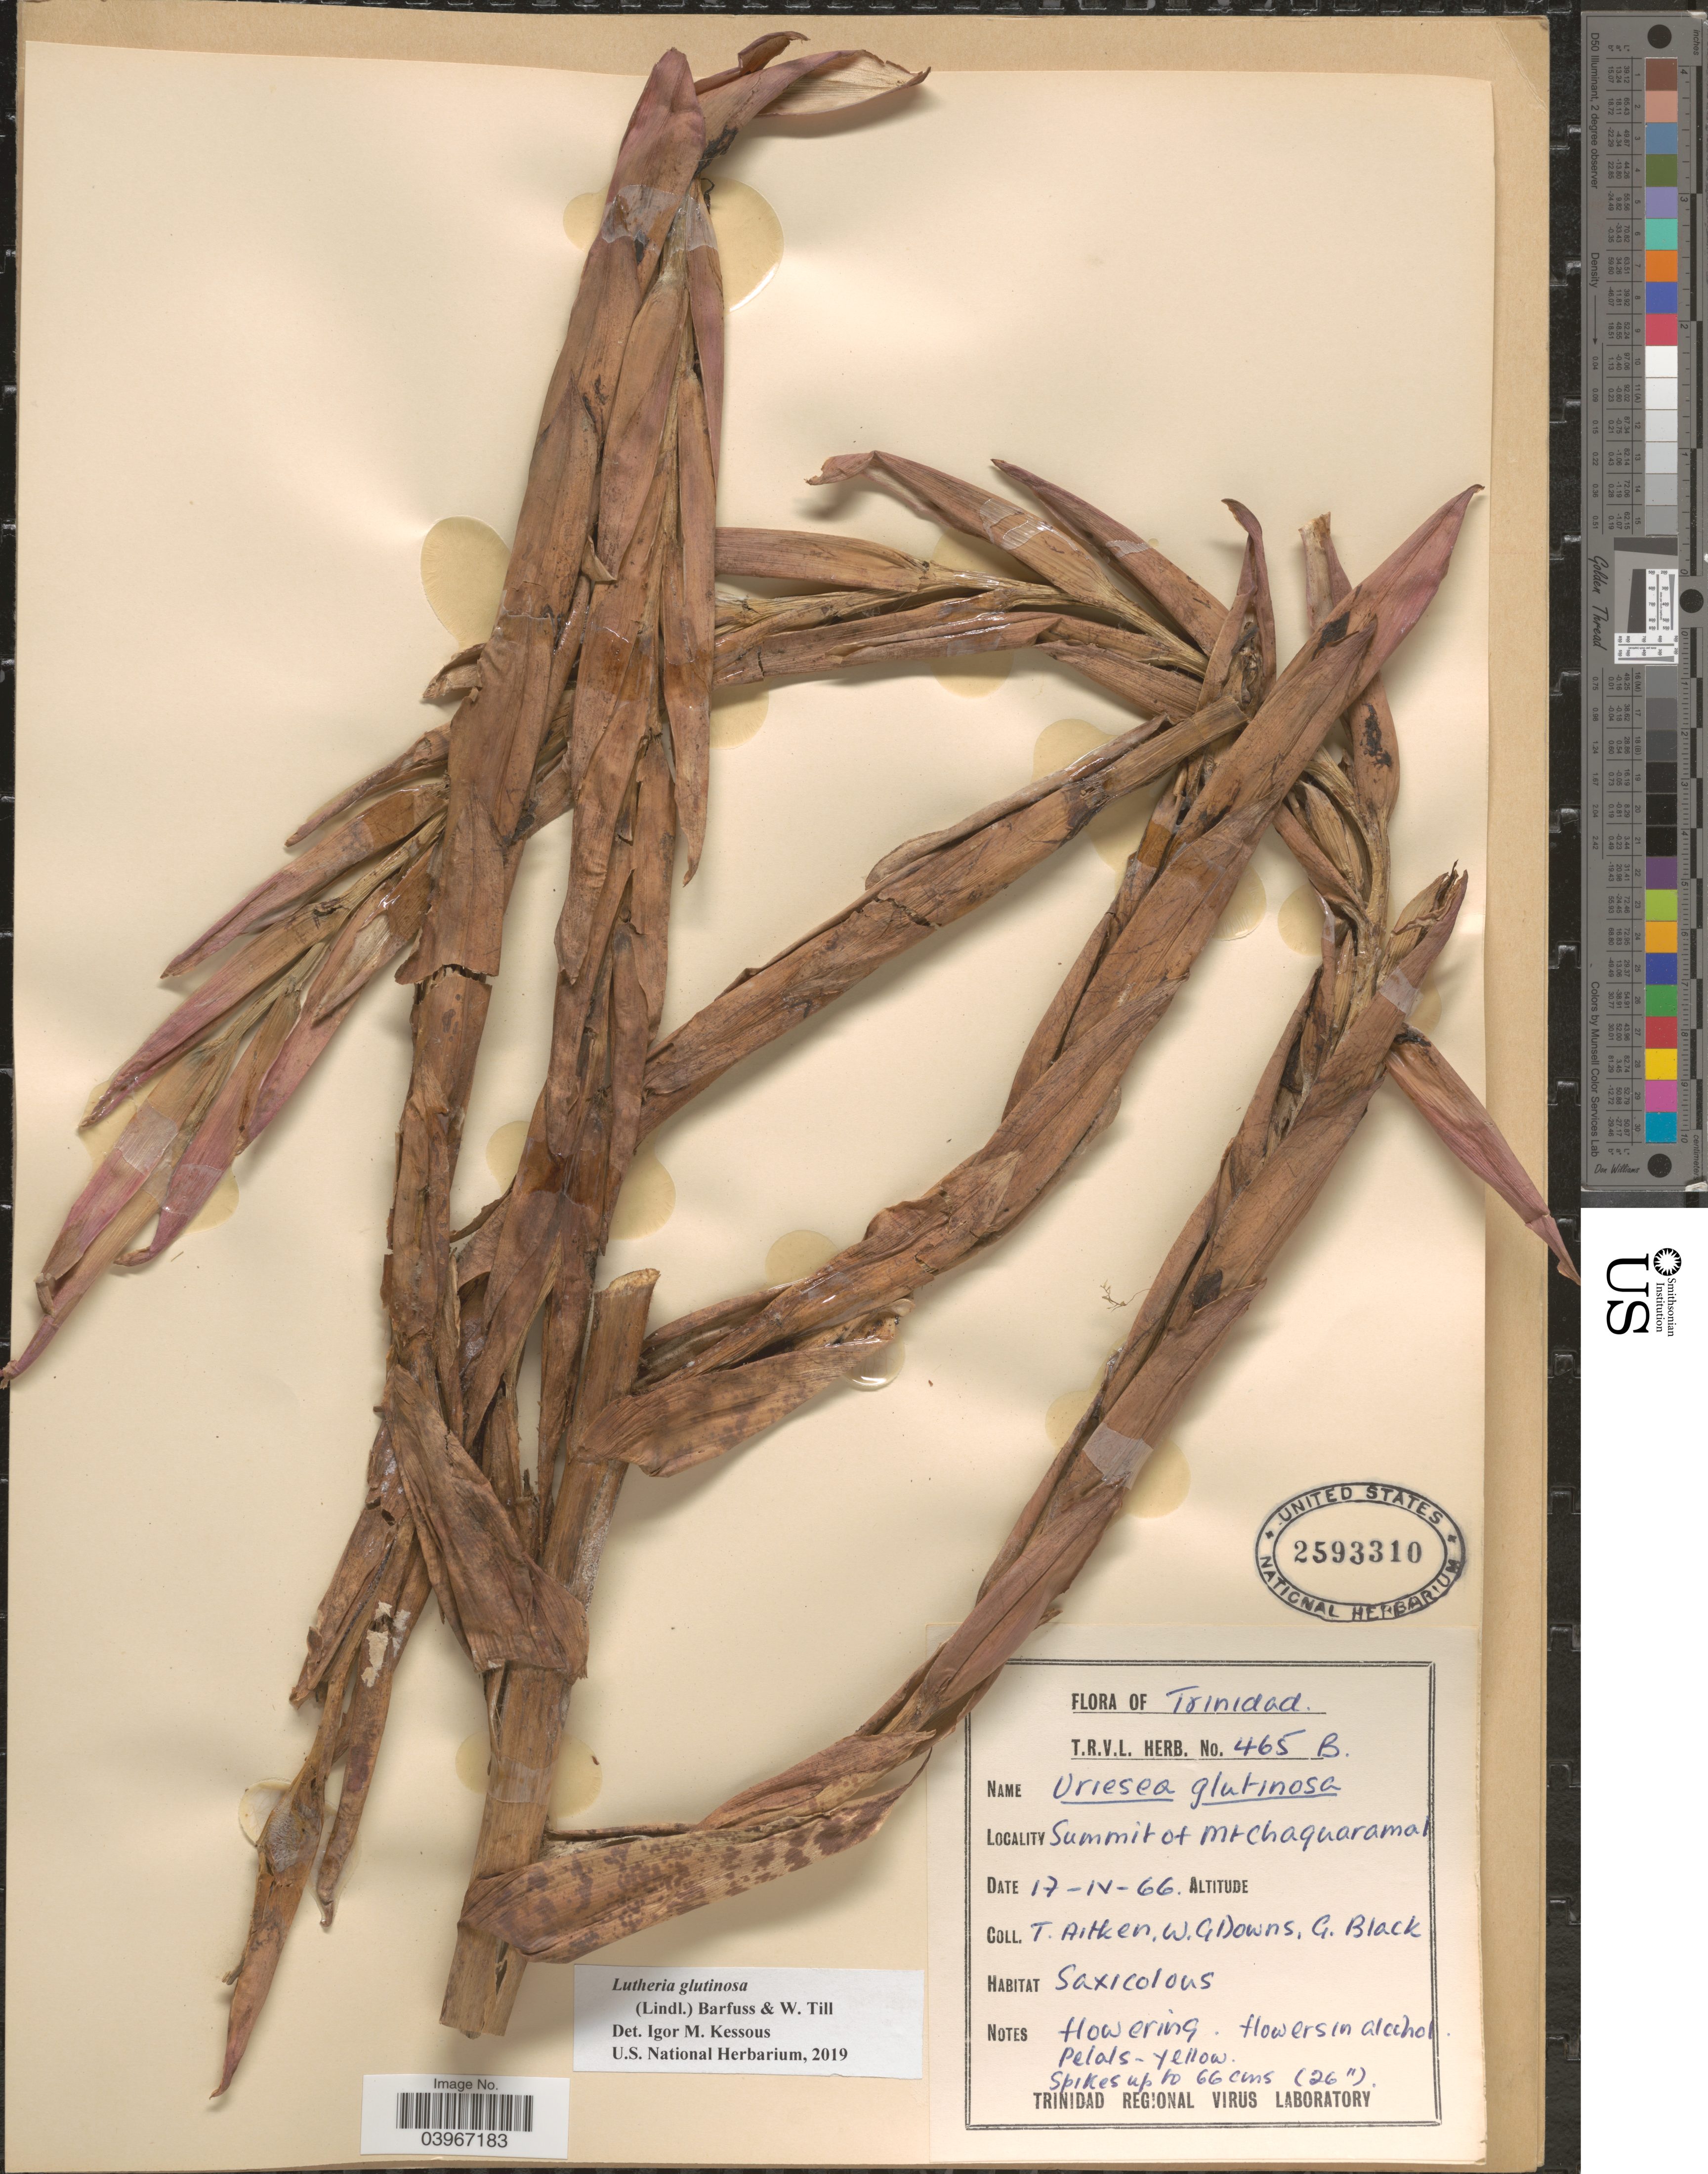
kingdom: Plantae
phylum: Tracheophyta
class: Liliopsida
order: Poales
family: Bromeliaceae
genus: Lutheria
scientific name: Lutheria glutinosa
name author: (Lindl.) Barfuss & W. Till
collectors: T. Aitken, W. G. Downs & G. A. Black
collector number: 465B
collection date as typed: Transcribed d/m/y: 17/4/66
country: Trinidad and Tobago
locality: Trinidad. Summit of Mt. Chaguaramal.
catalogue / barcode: US 2593310